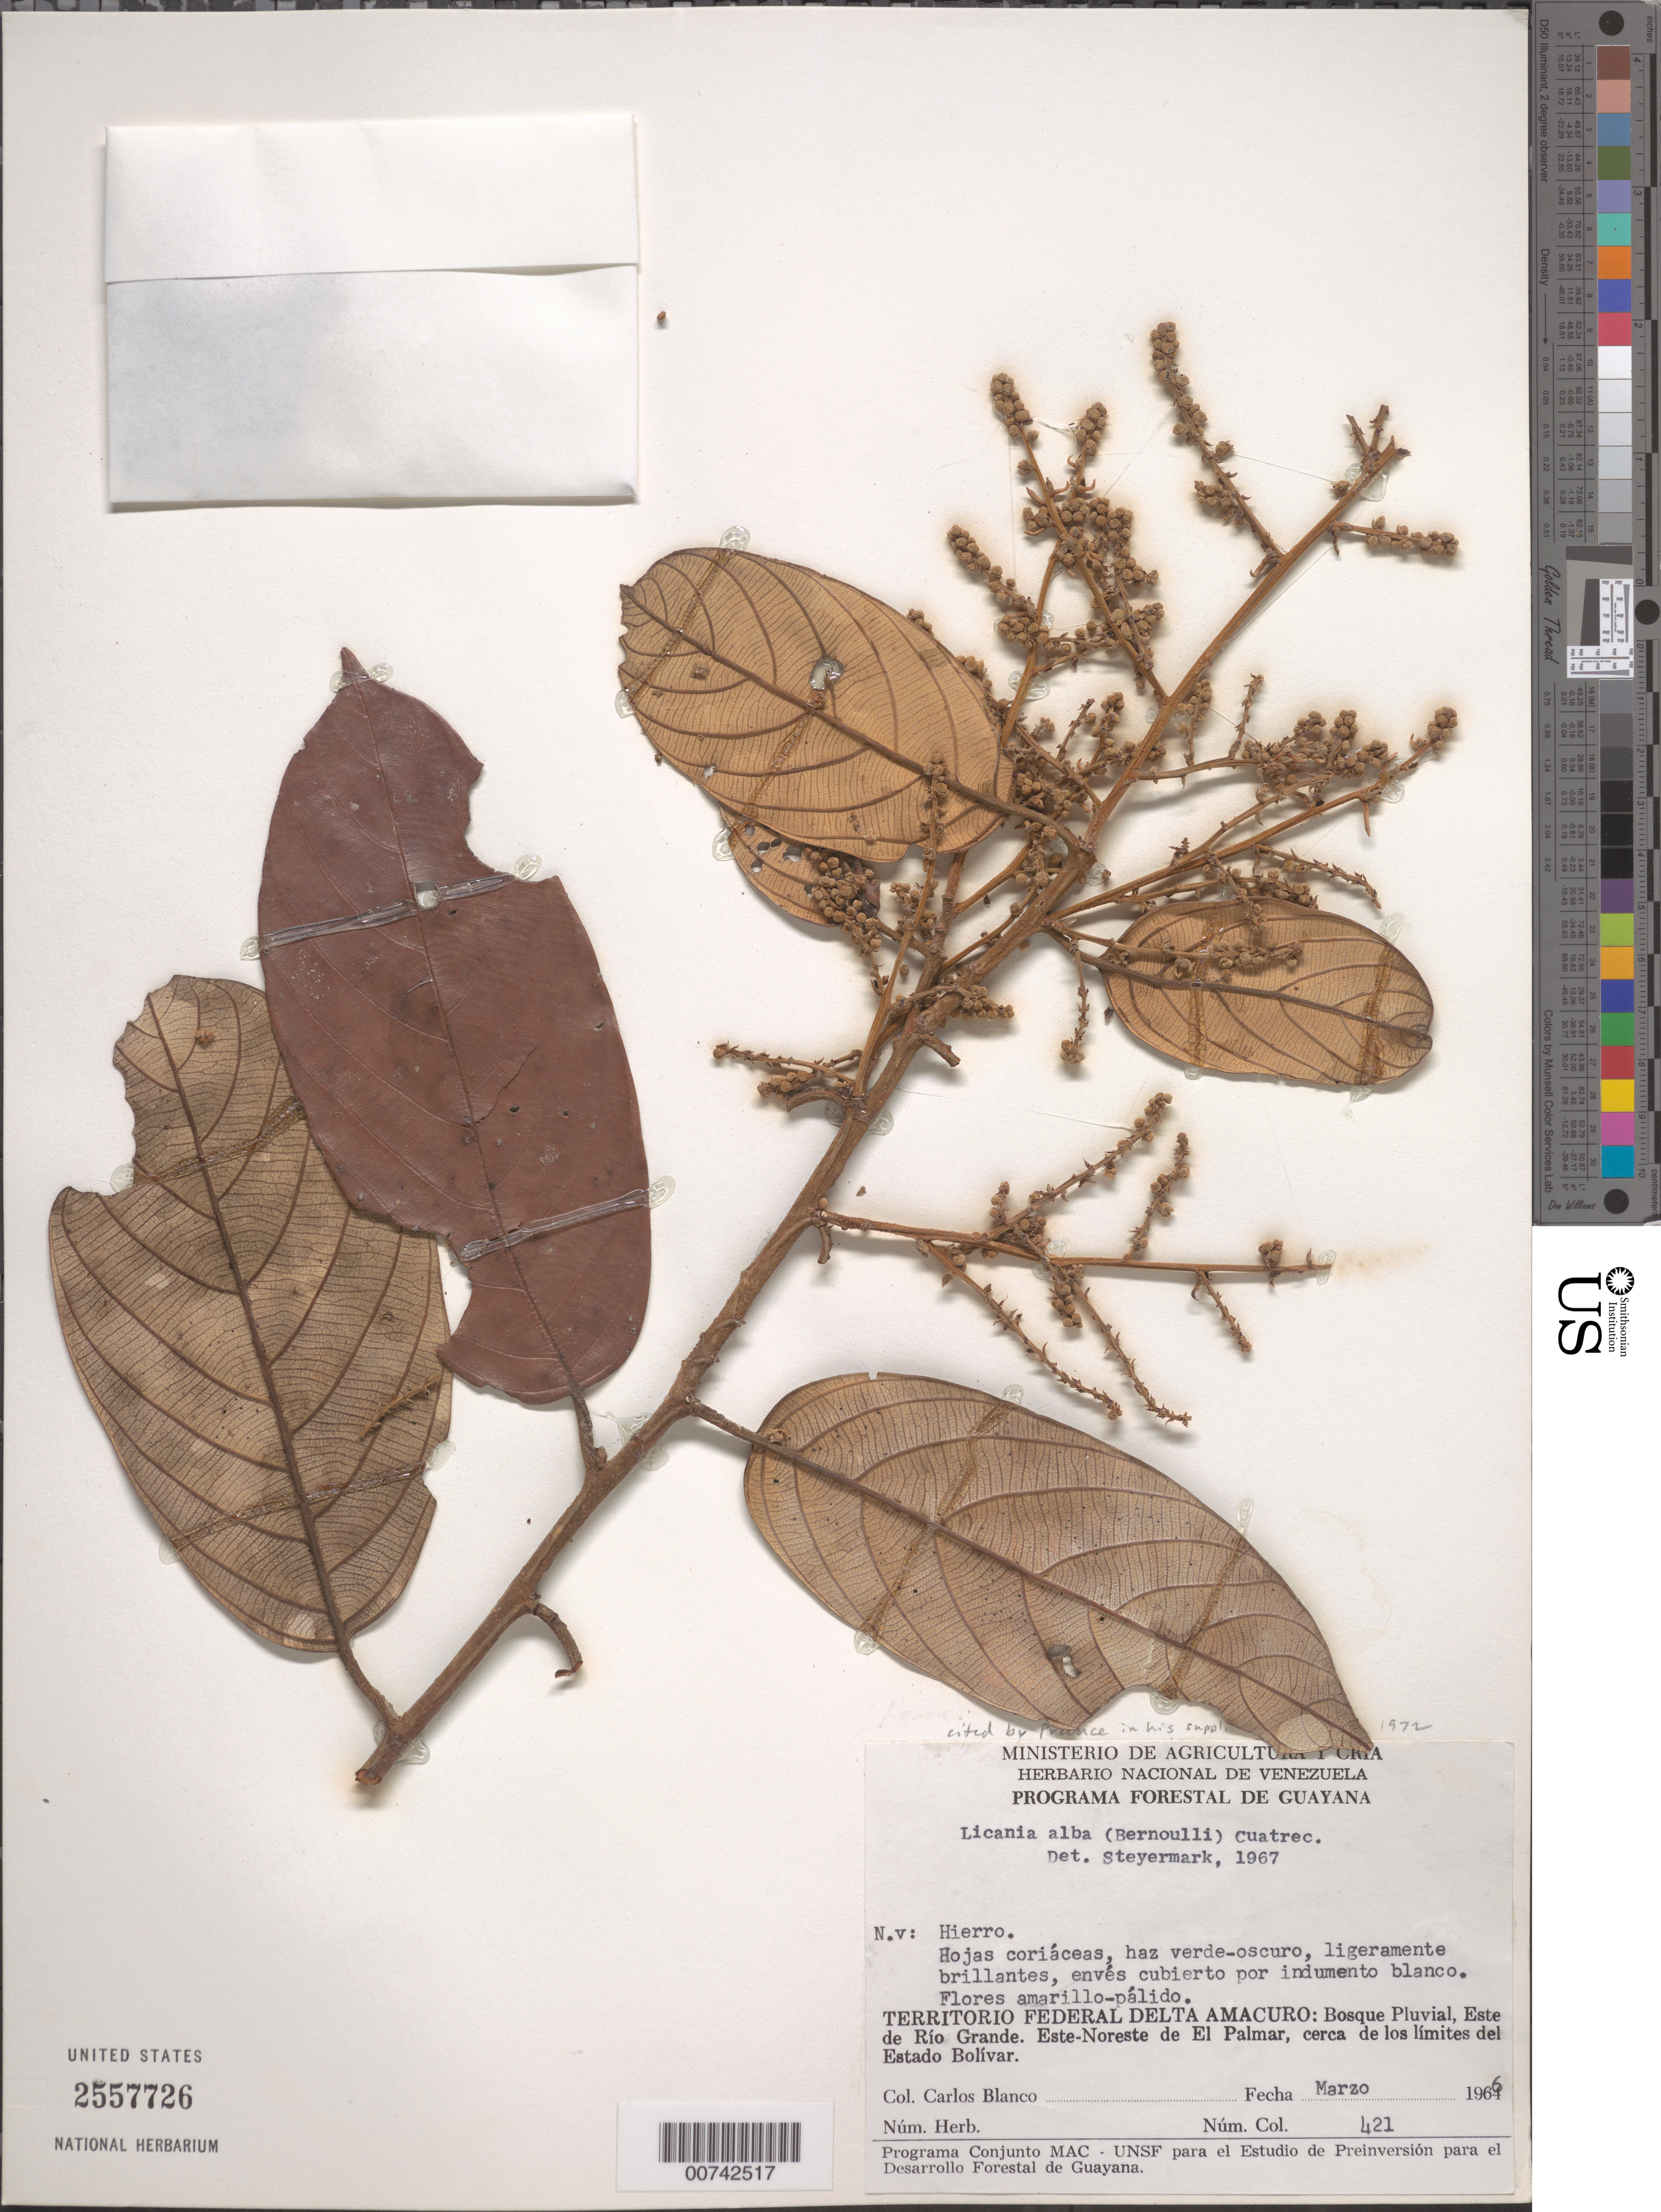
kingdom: Plantae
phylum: Tracheophyta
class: Magnoliopsida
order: Malpighiales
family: Chrysobalanaceae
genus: Licania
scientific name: Licania alba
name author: (Bernoulli) Cuatrec.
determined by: Steyermark, Julian A., (VEN)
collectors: C. A. Blanco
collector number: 421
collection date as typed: Mar-66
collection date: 1966-03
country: Venezuela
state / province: Delta Amacuro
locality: Río Grande, Este de; Este-Noreste de El Palmar, cerca de los limites del Estado Bolívar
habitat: Bosque pluvial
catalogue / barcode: US 2557726